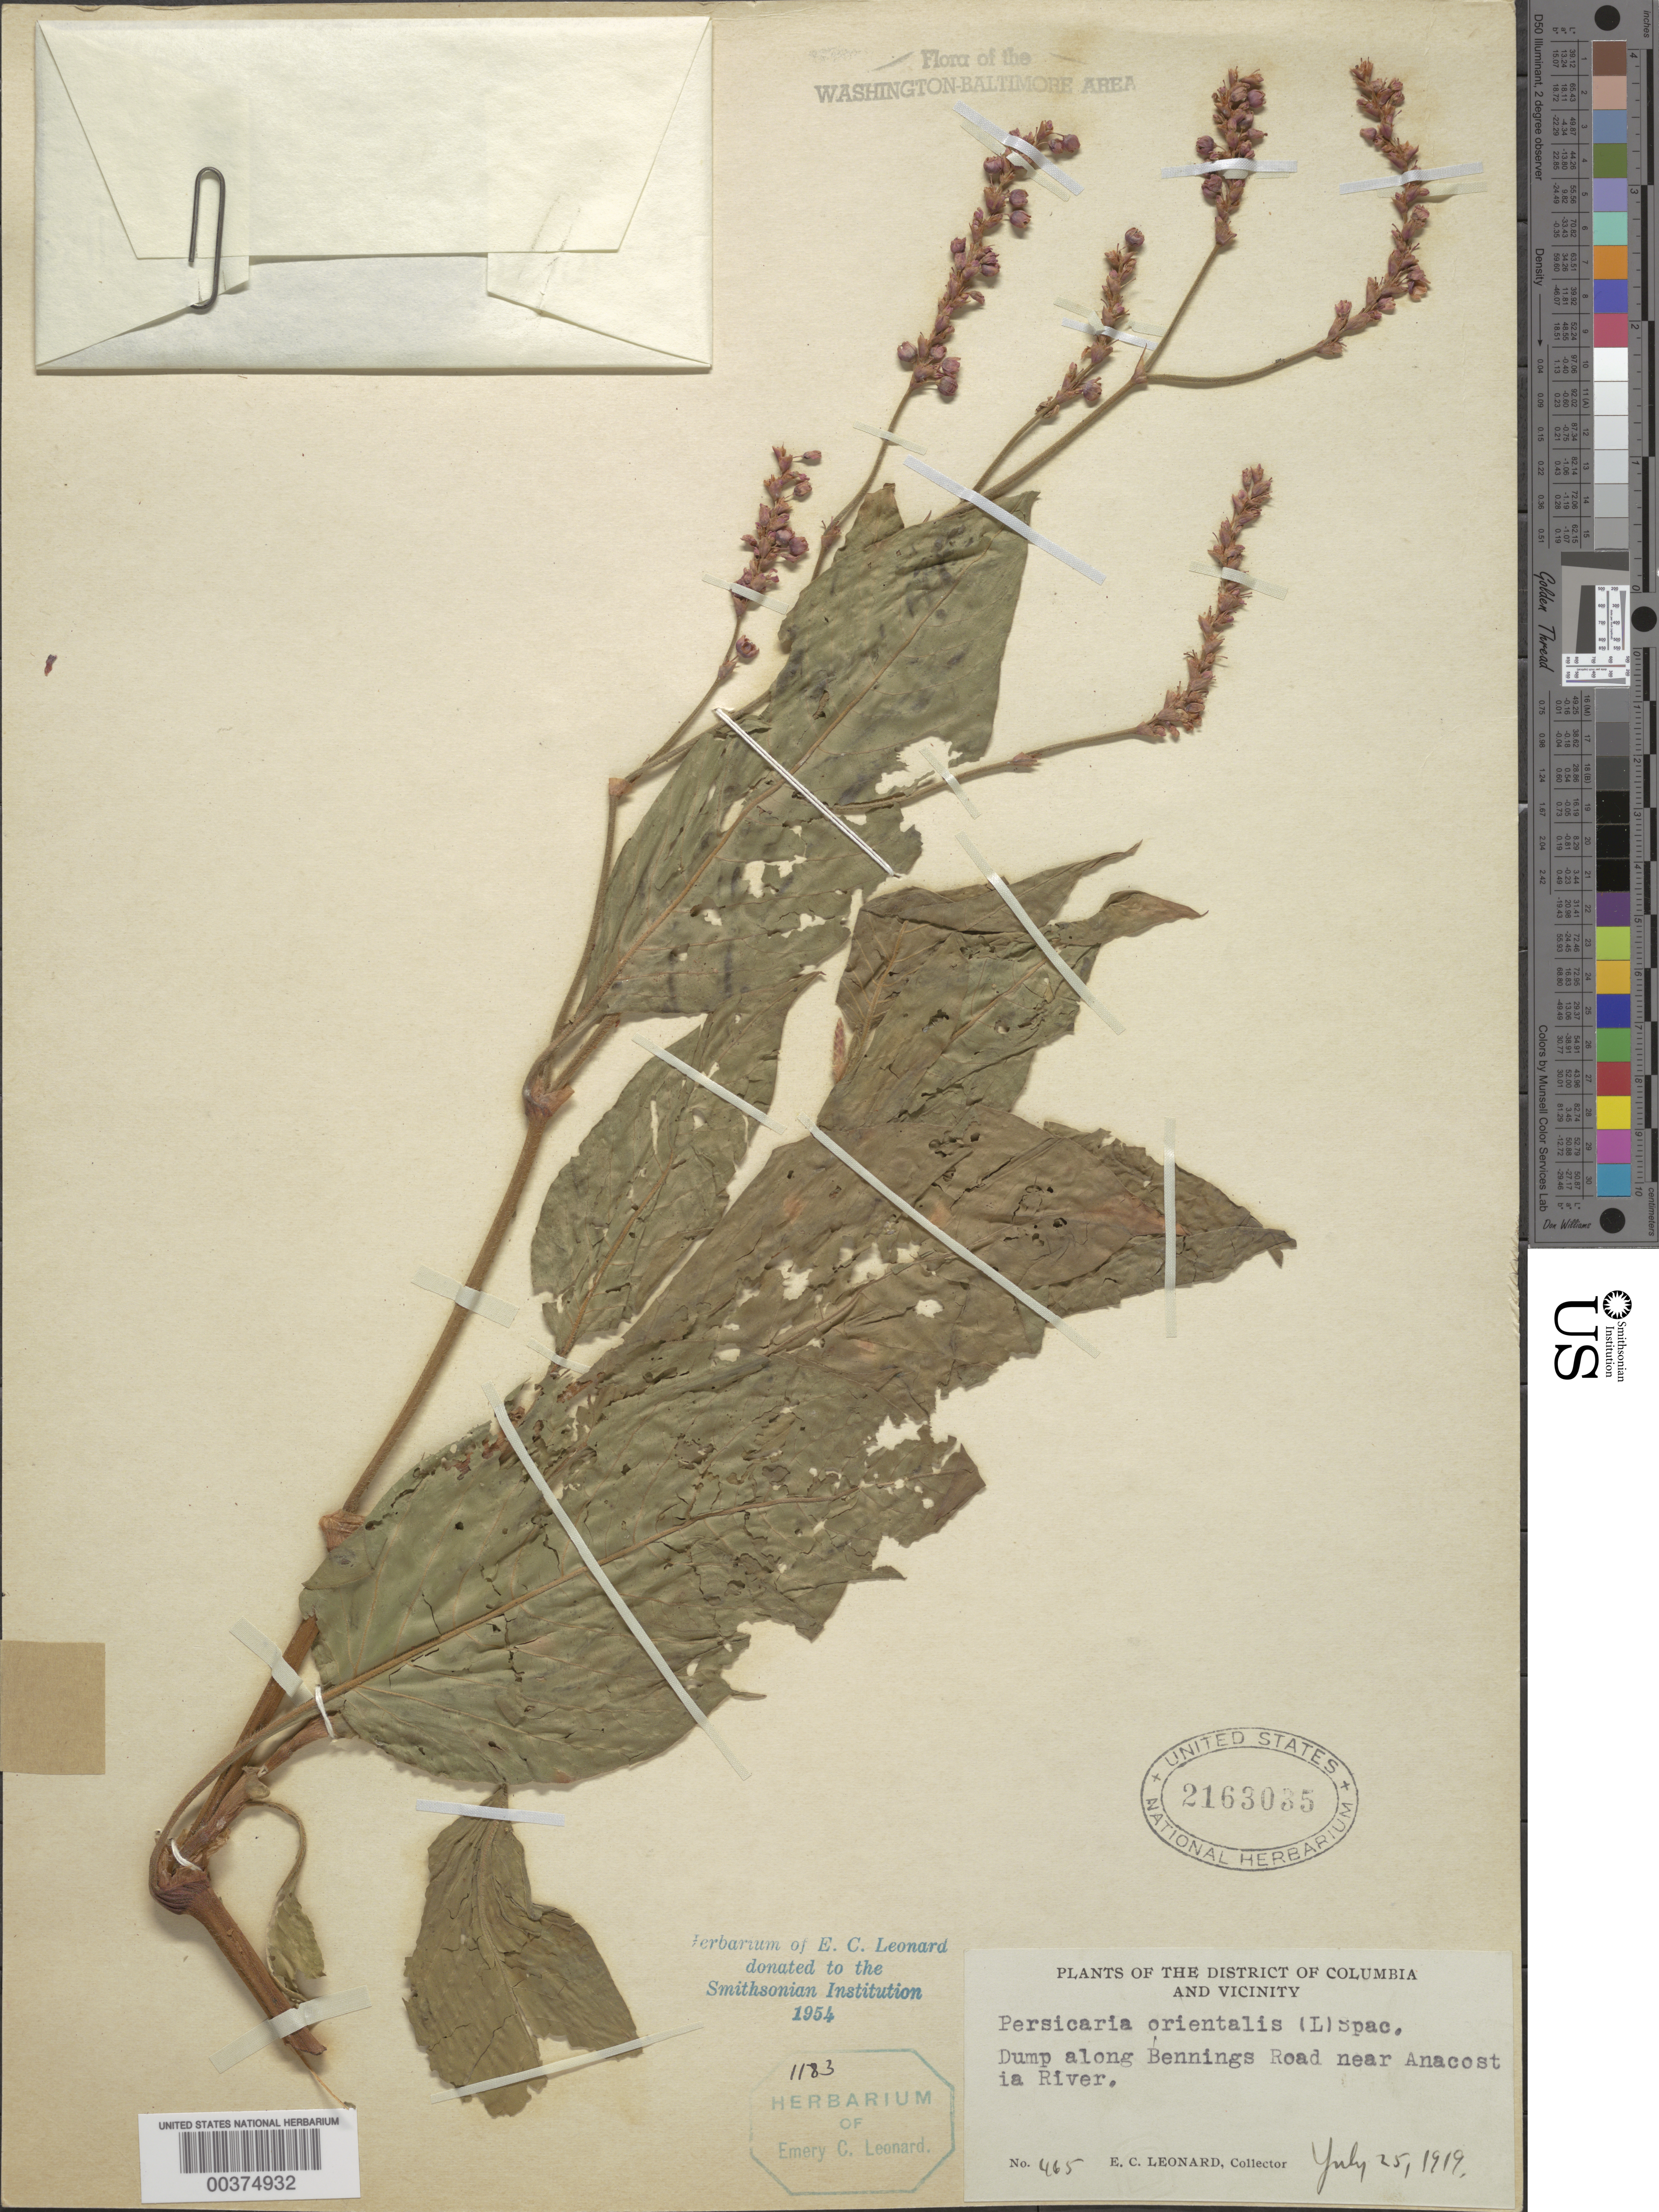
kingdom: Plantae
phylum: Tracheophyta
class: Magnoliopsida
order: Caryophyllales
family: Polygonaceae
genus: Persicaria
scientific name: Persicaria orientalis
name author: (L.) Spach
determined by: Atha, D. E.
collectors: E. C. Leonard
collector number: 465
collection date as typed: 25 Jul 1919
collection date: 1919-07-25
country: United States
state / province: District of Columbia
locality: Bennings road, near Anacostia River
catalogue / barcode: US 2163035